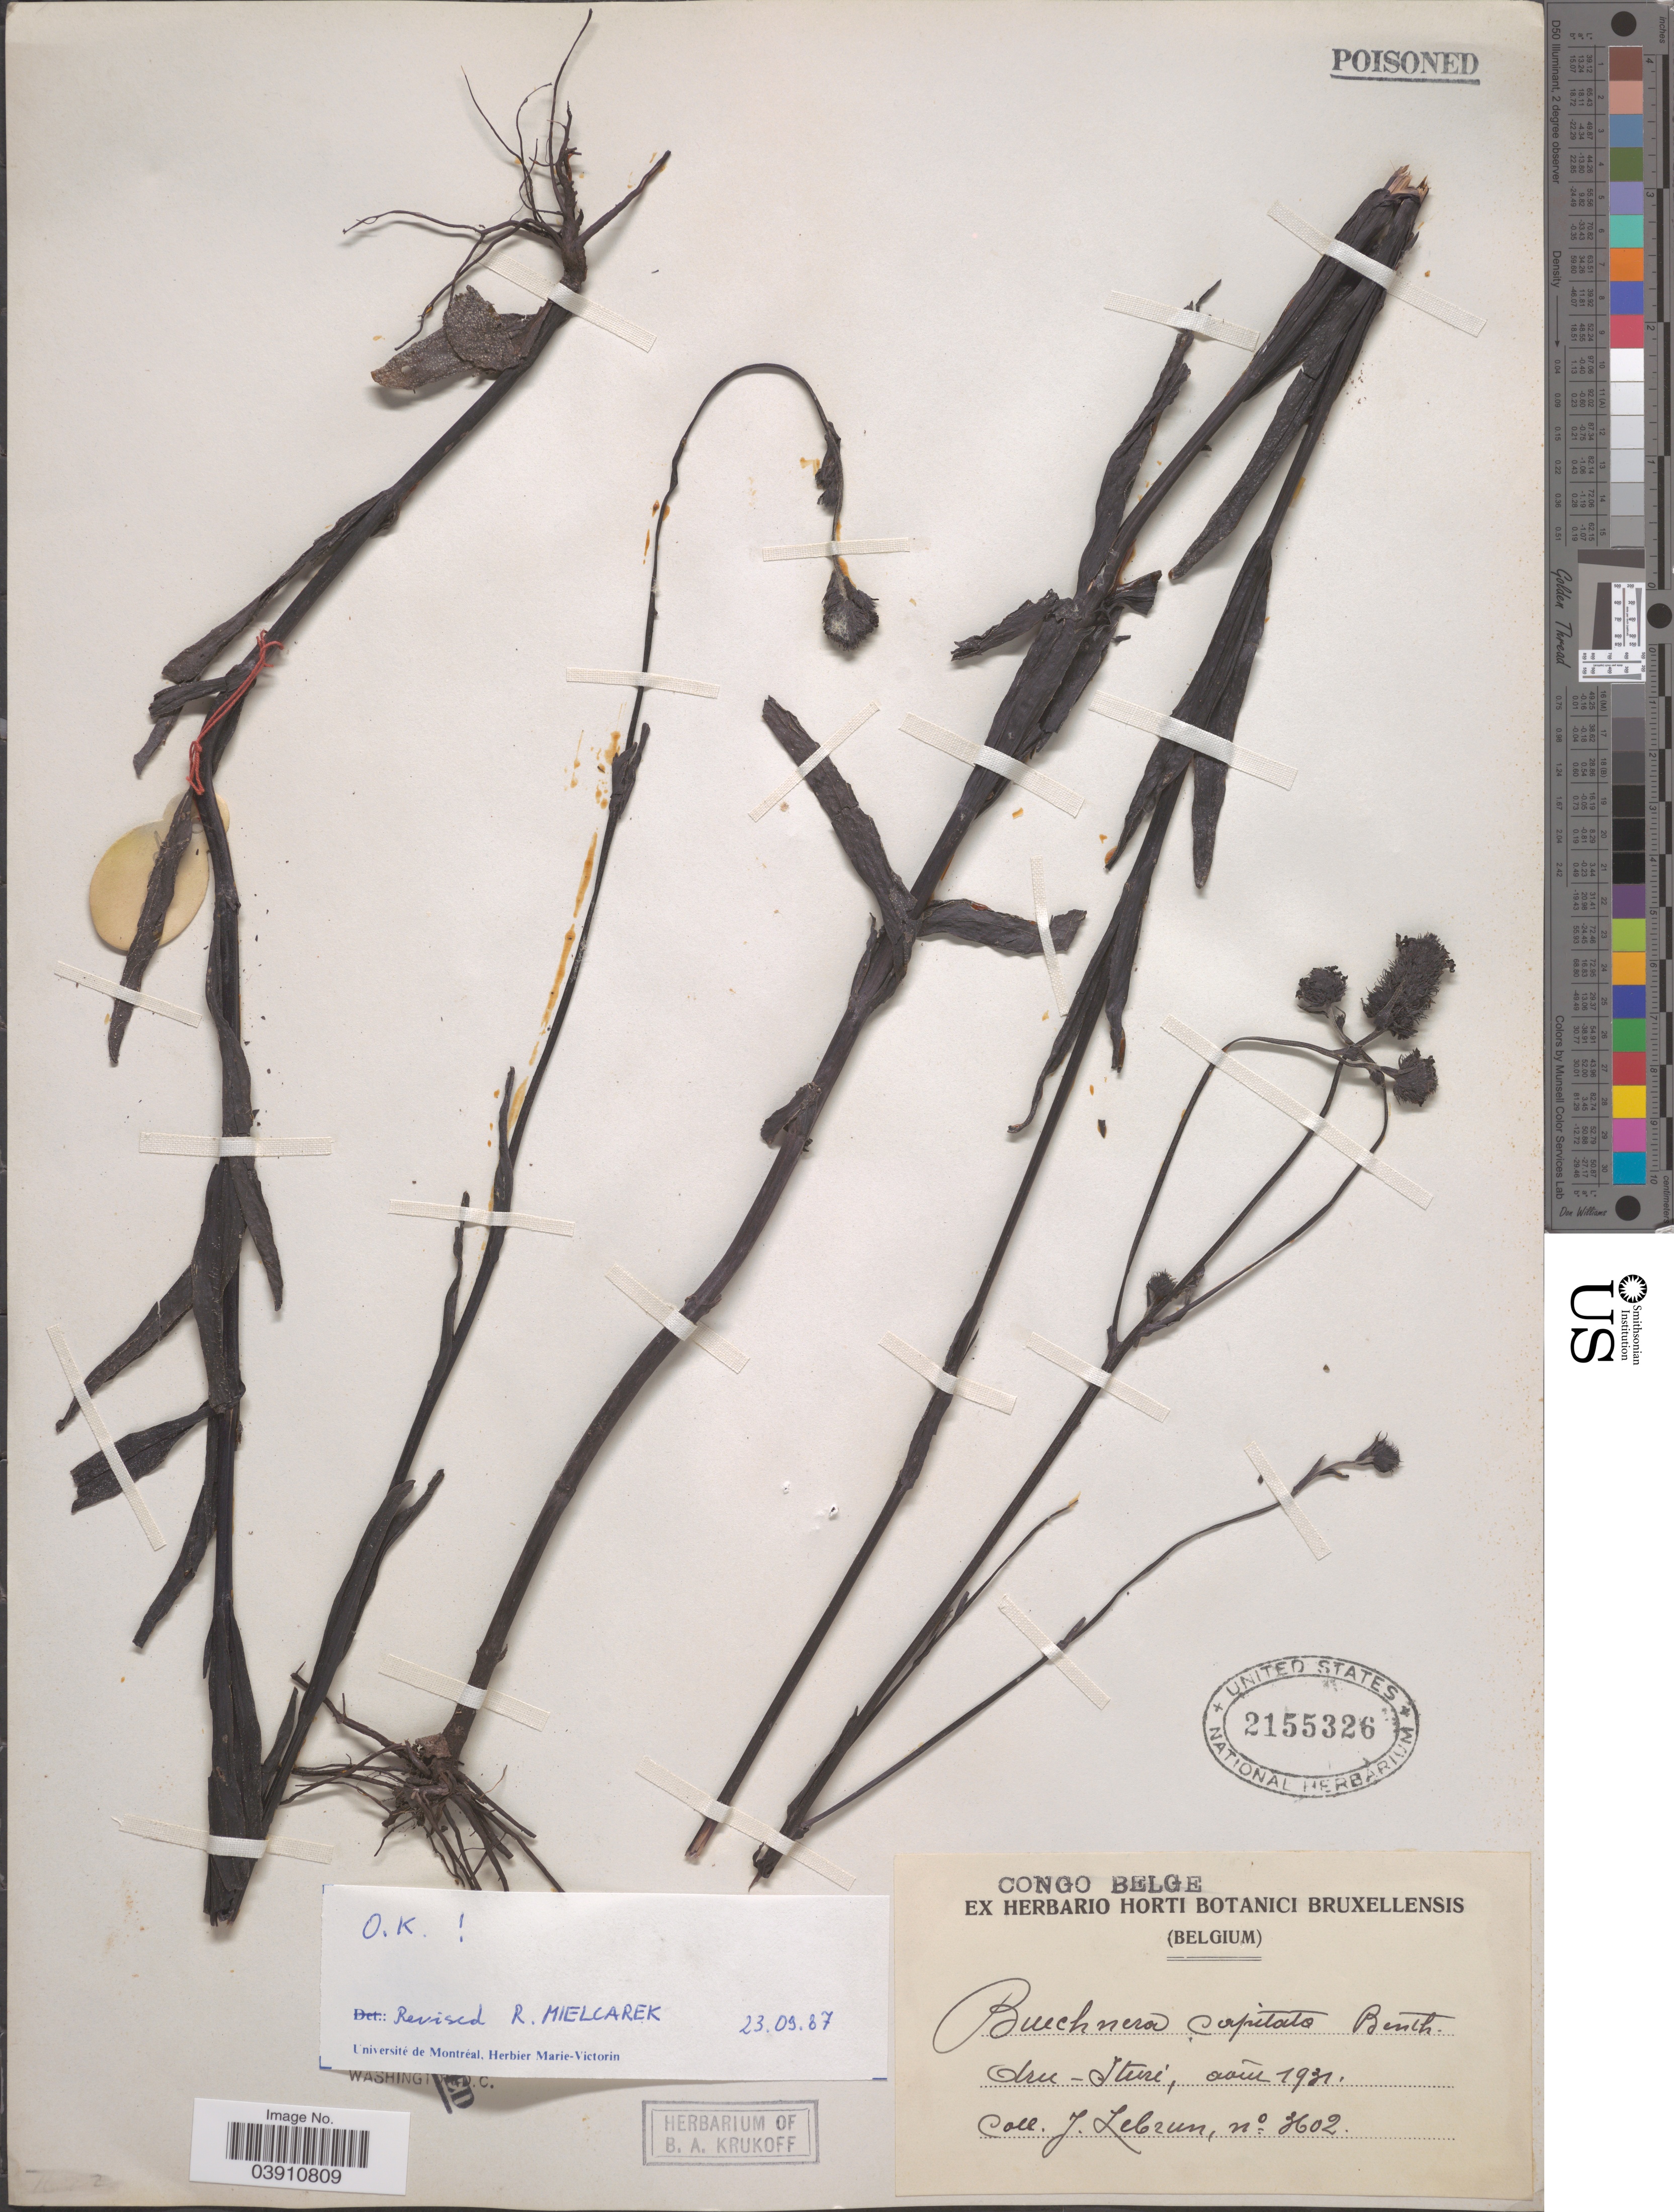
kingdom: Plantae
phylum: Tracheophyta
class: Magnoliopsida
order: Lamiales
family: Orobanchaceae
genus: Buchnera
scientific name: Buchnera capitata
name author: Benth.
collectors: J. A. Lebrun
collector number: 3602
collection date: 1931-08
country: Congo, Democratic Republic of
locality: Congo Belge. Aru-Ituri.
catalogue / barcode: US 2155326